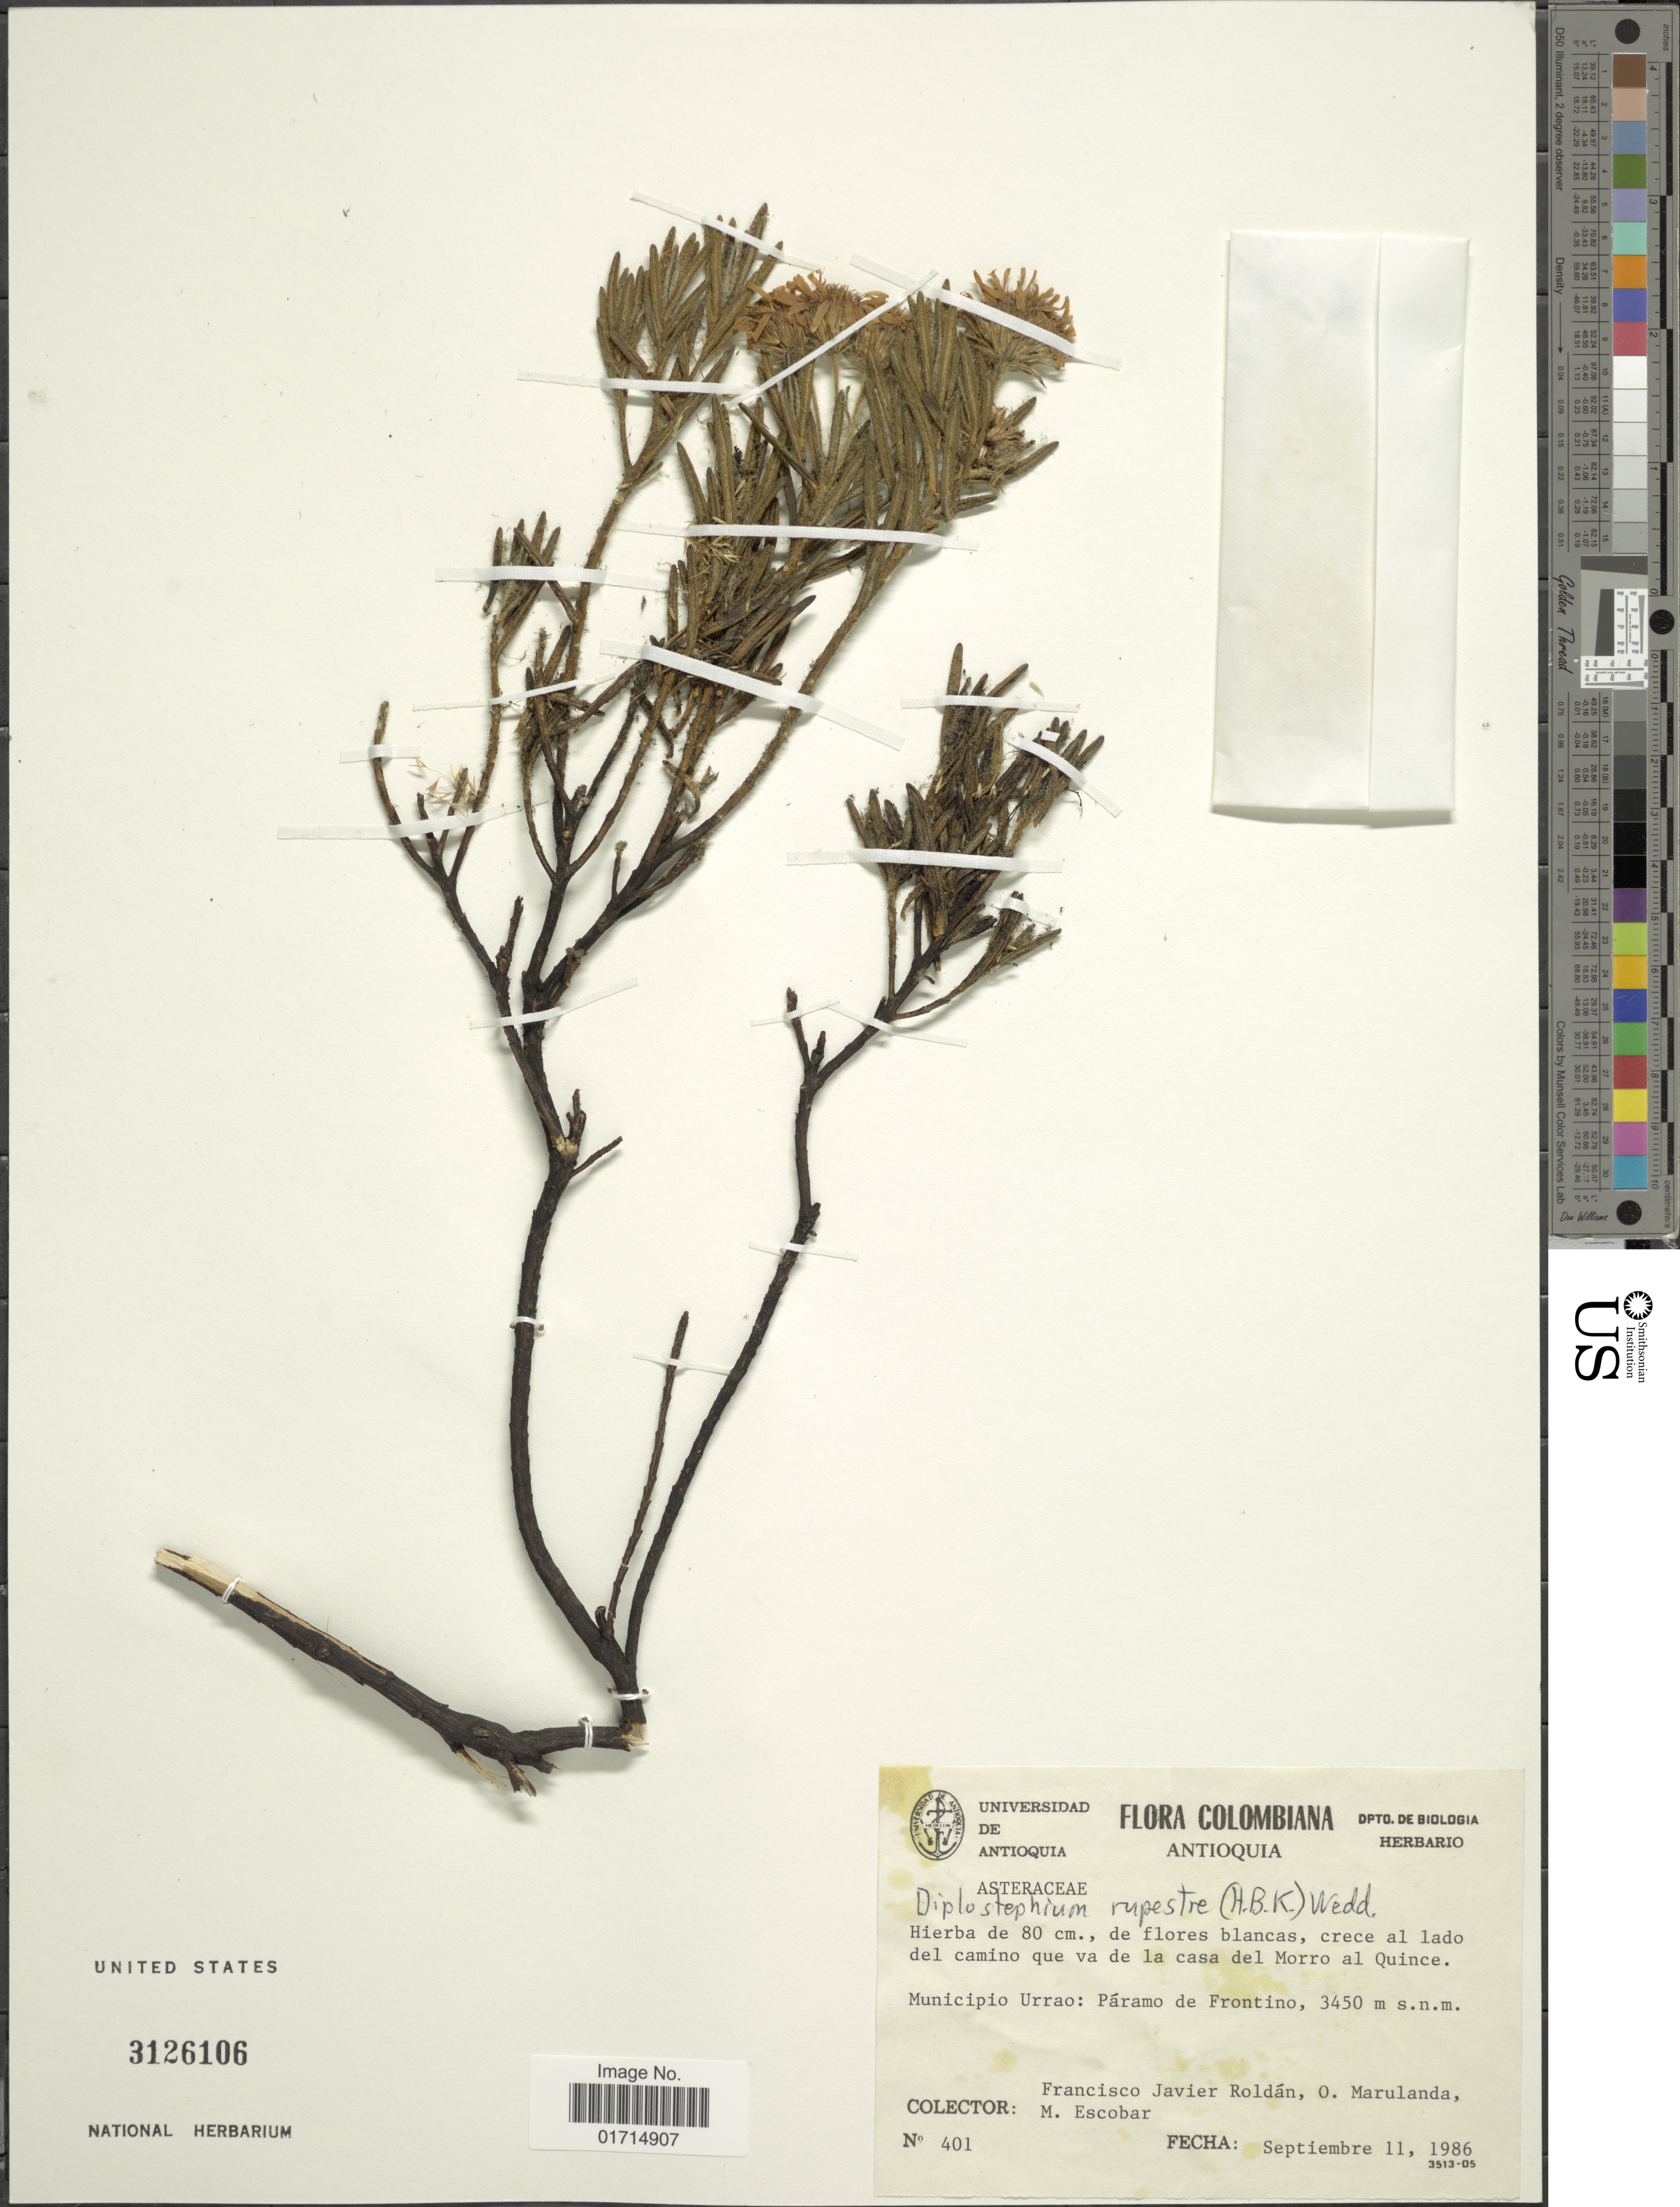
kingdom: Plantae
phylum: Tracheophyta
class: Magnoliopsida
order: Asterales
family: Asteraceae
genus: Diplostephium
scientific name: Diplostephium rupestre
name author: (Kunth) Wedd.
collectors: M. Escobar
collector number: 401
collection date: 1986-09-11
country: Colombia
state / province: Antioquia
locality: Antioquia. Crece al lado del camino que va de la casa del Morro al Quince. Municipio Urrao: Paramo de Frontino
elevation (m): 3450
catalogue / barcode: US 3126106